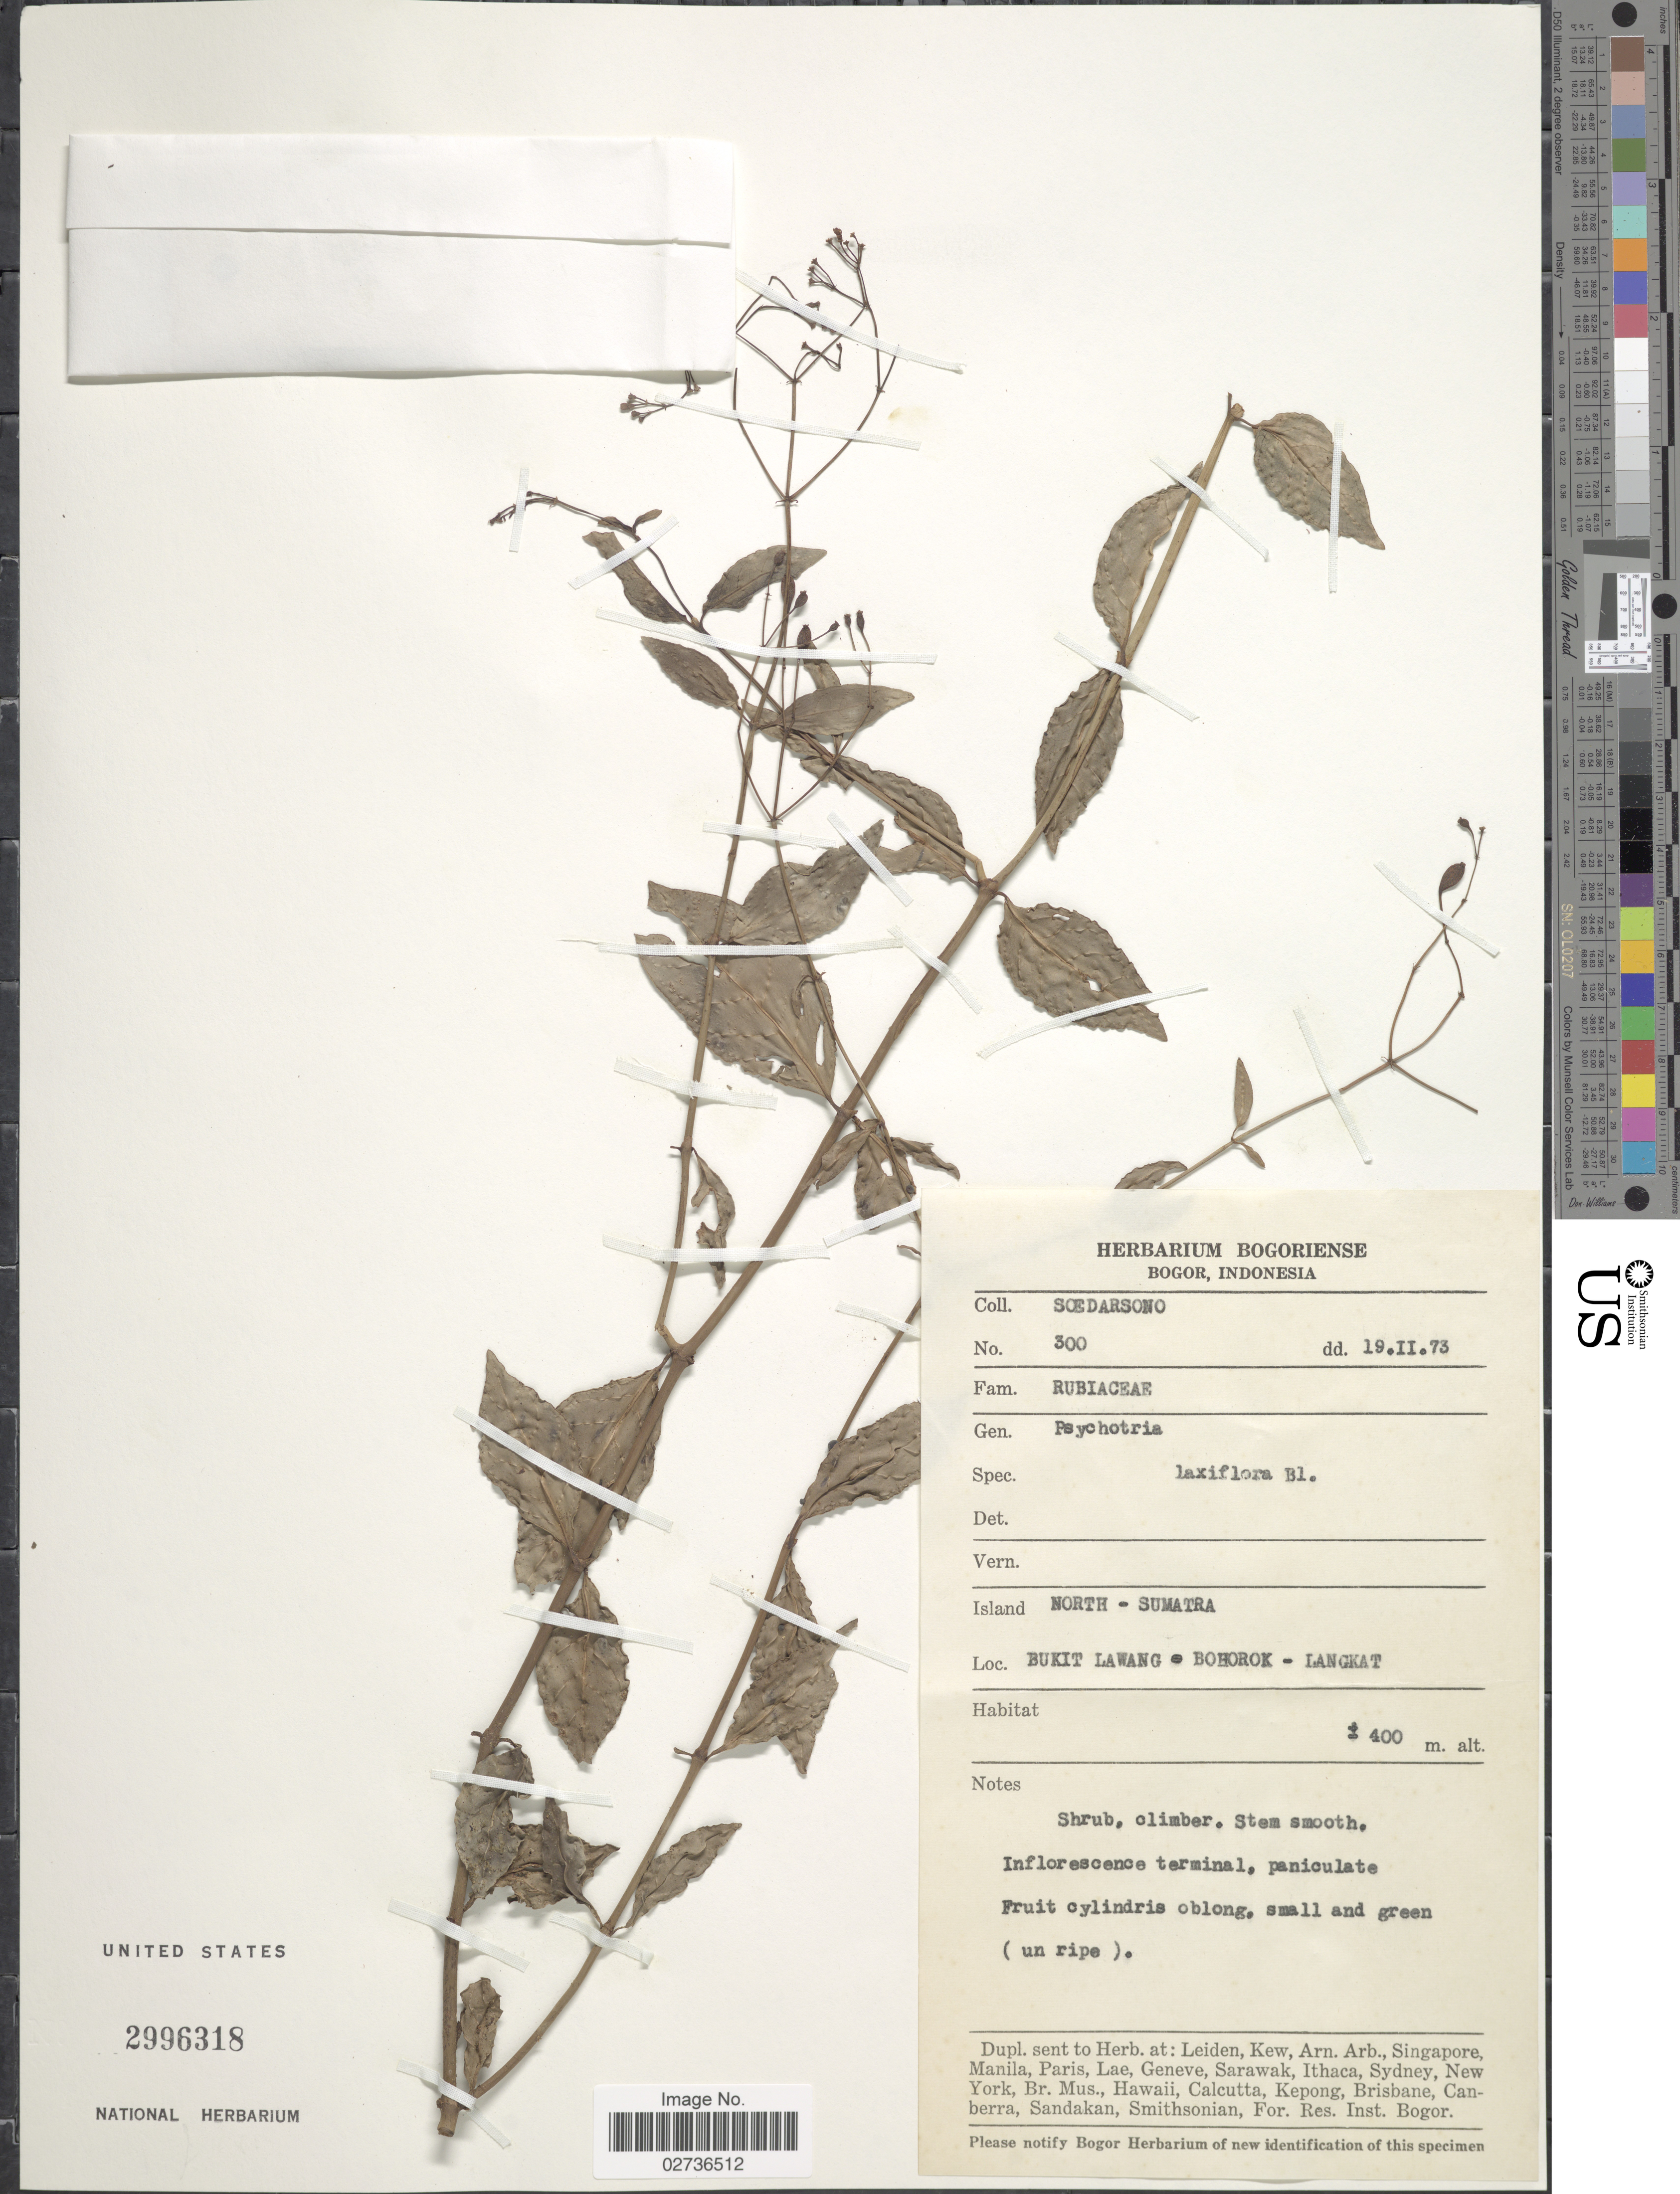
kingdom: Plantae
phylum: Tracheophyta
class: Magnoliopsida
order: Gentianales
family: Rubiaceae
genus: Psychotria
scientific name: Psychotria laxiflora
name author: Blume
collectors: Soedarsono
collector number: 300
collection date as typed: Transcribed d/m/y: 19/2/73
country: Indonesia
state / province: Sumatra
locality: North Sumatra, Bukit Lawang, Bohorok, Langkat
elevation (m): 400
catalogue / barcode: US 2996318